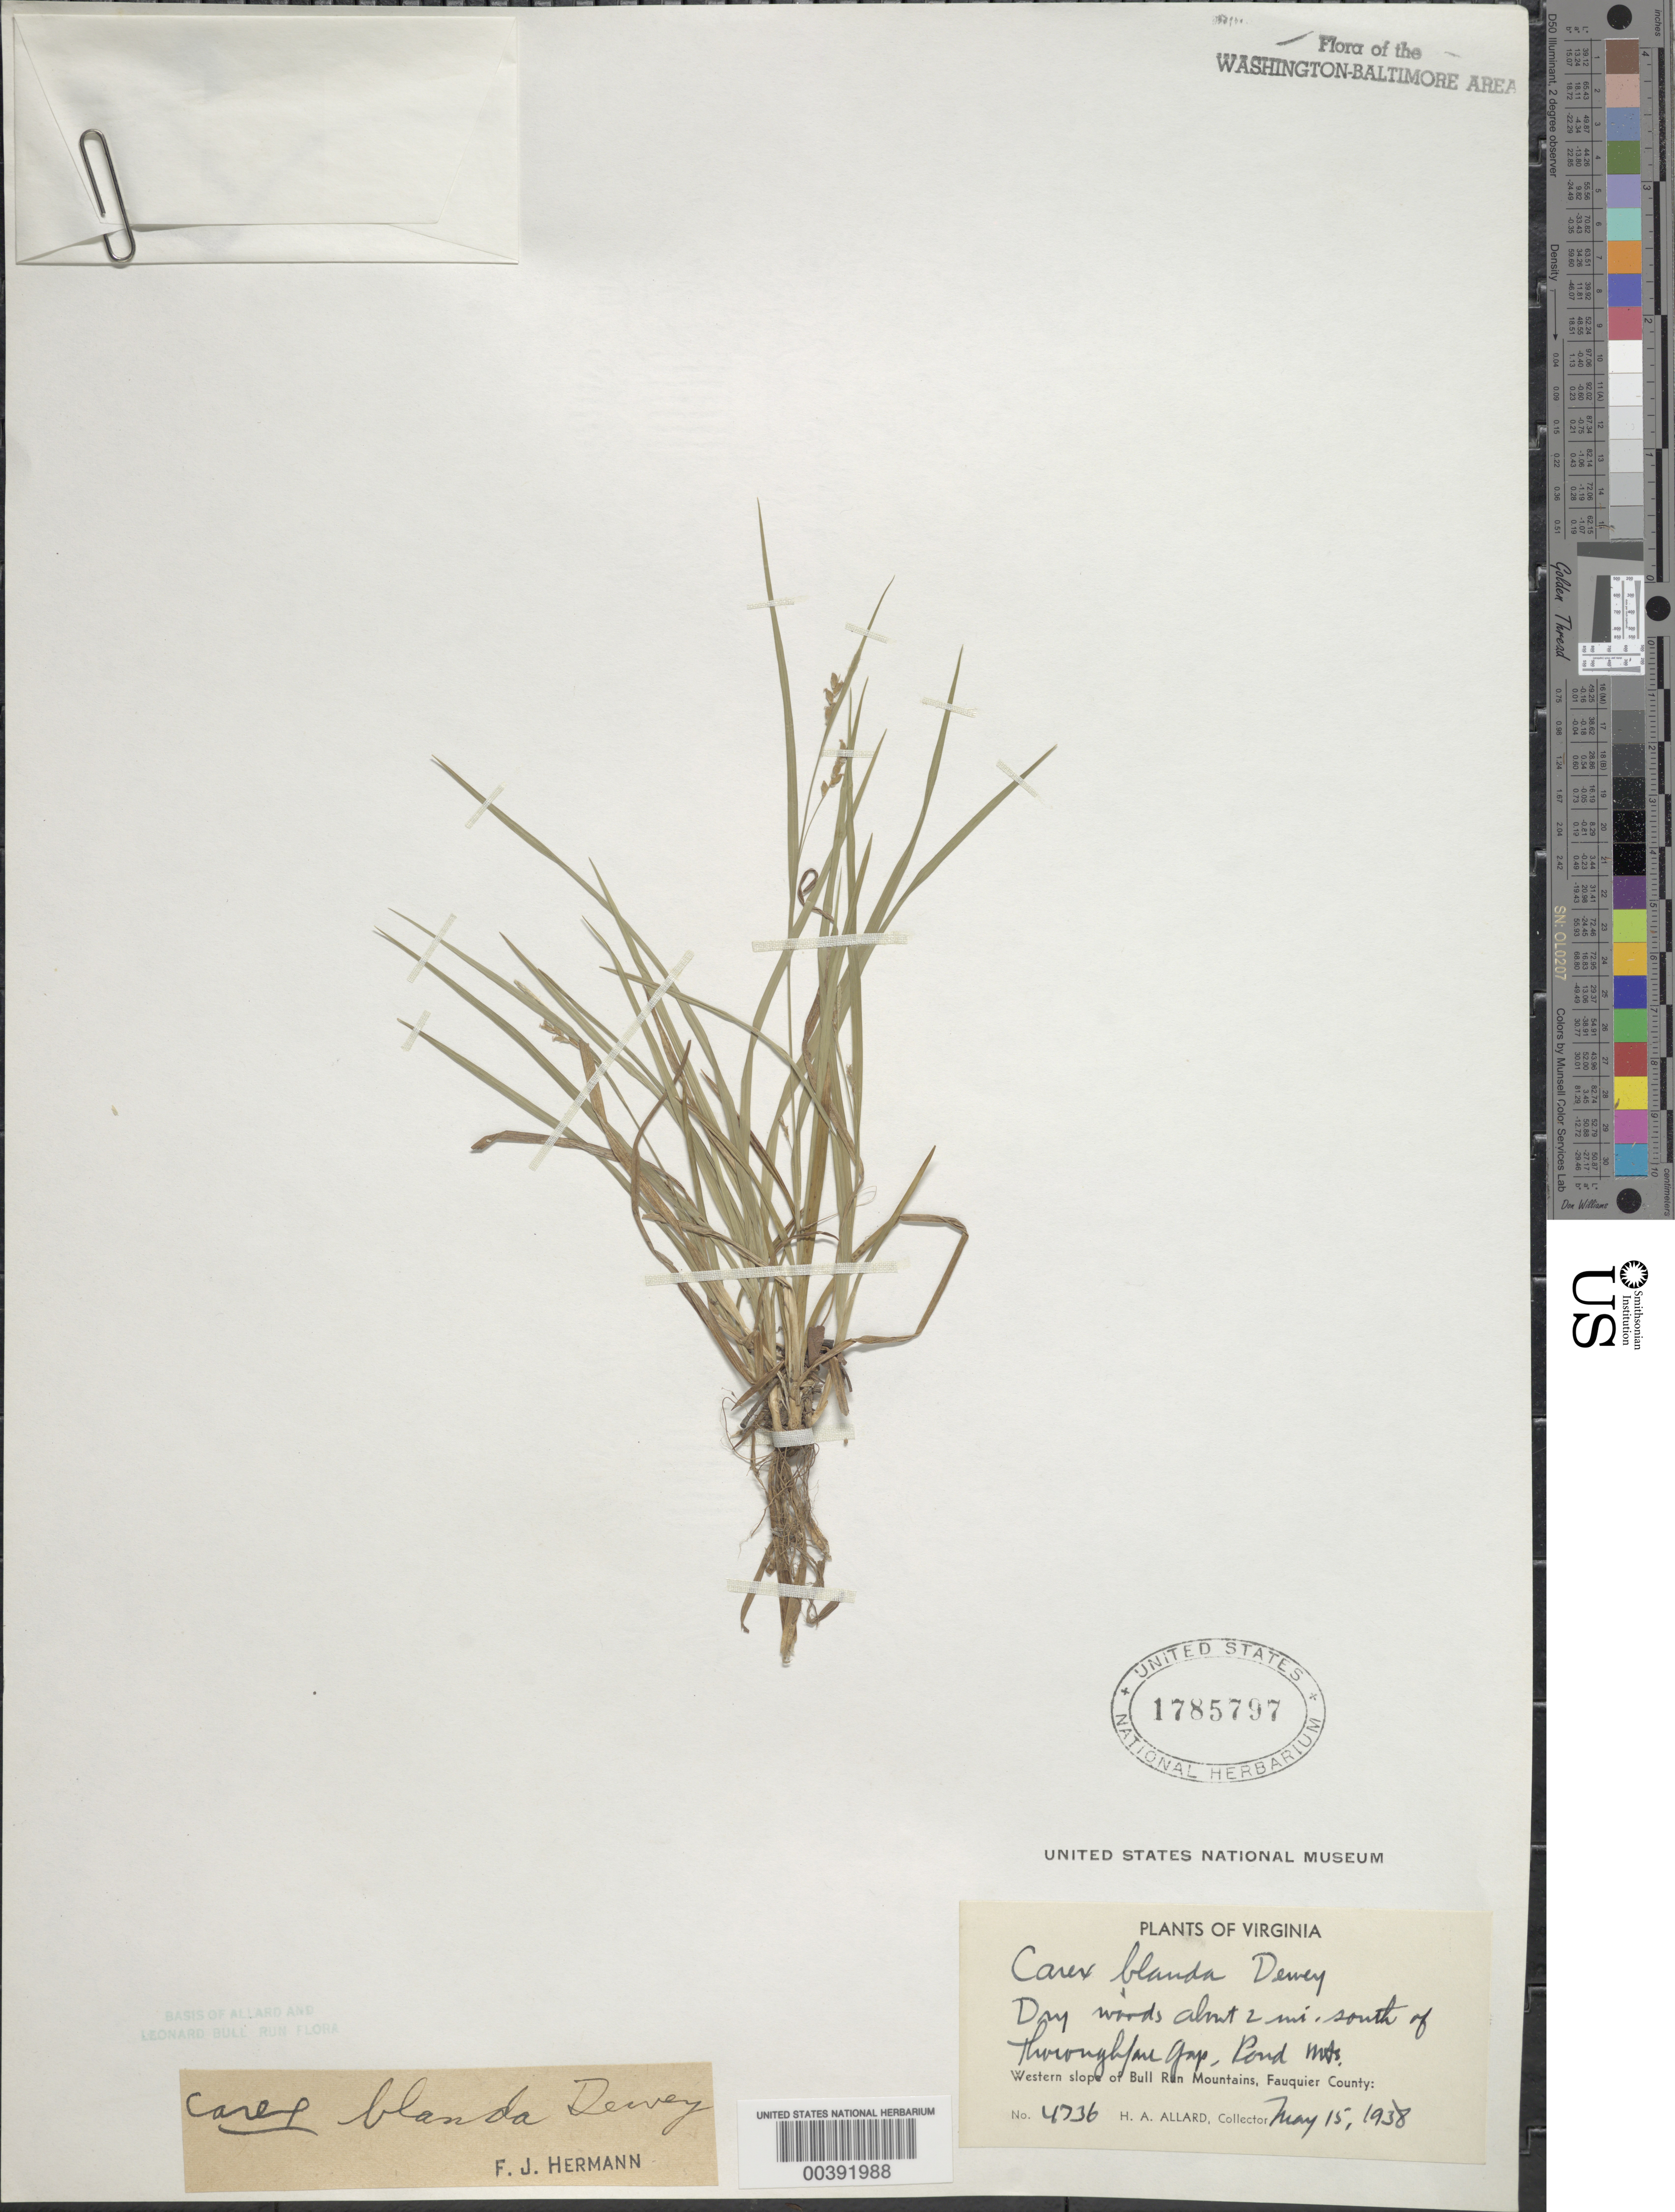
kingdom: Plantae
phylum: Tracheophyta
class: Liliopsida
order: Poales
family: Cyperaceae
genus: Carex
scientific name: Carex blanda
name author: Dewey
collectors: H. A. Allard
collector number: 4736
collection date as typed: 15 May 1938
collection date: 1938-05-15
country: United States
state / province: Virginia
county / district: Fauquier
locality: South of Thorofare Gap, Pond Mountain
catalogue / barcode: US 1785797